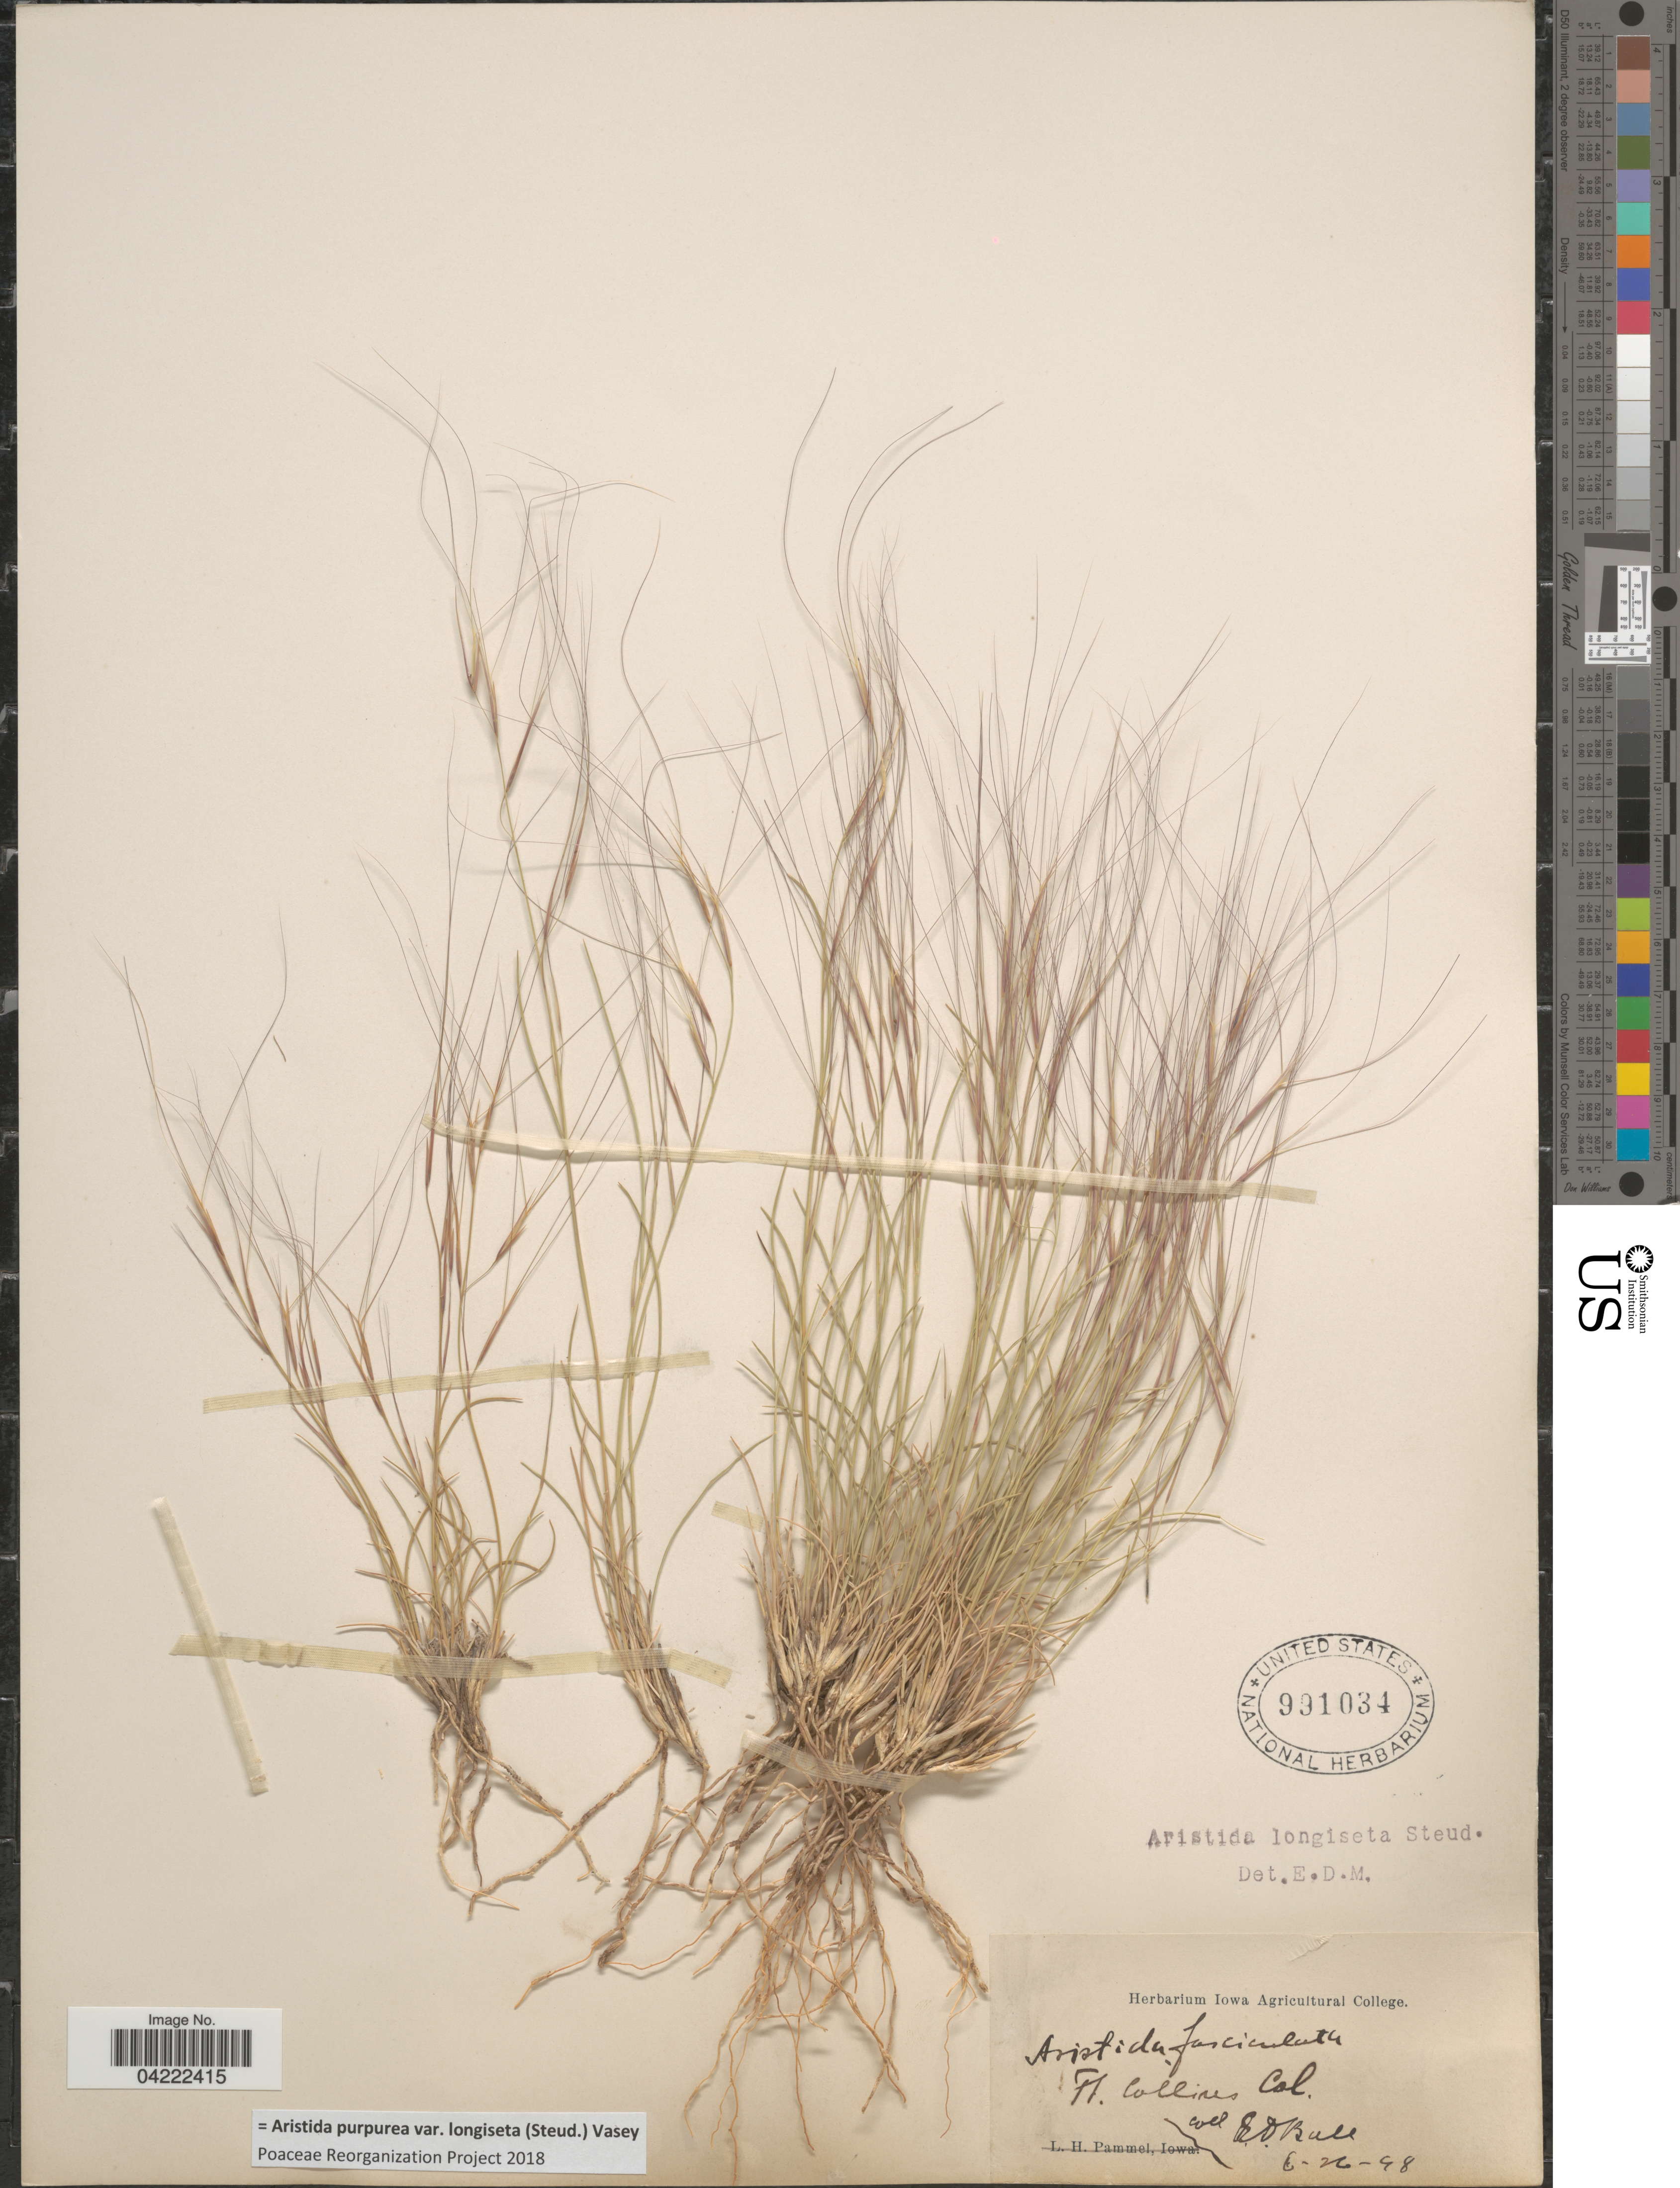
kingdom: Plantae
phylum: Tracheophyta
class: Liliopsida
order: Poales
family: Poaceae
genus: Aristida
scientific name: Aristida purpurea var. longiseta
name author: (Steud.) Vasey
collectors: E. Ball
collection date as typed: Transcribed d/m/y: 26/6/98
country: United States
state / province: Colorado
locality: Ft. Collins.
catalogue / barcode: US 991034